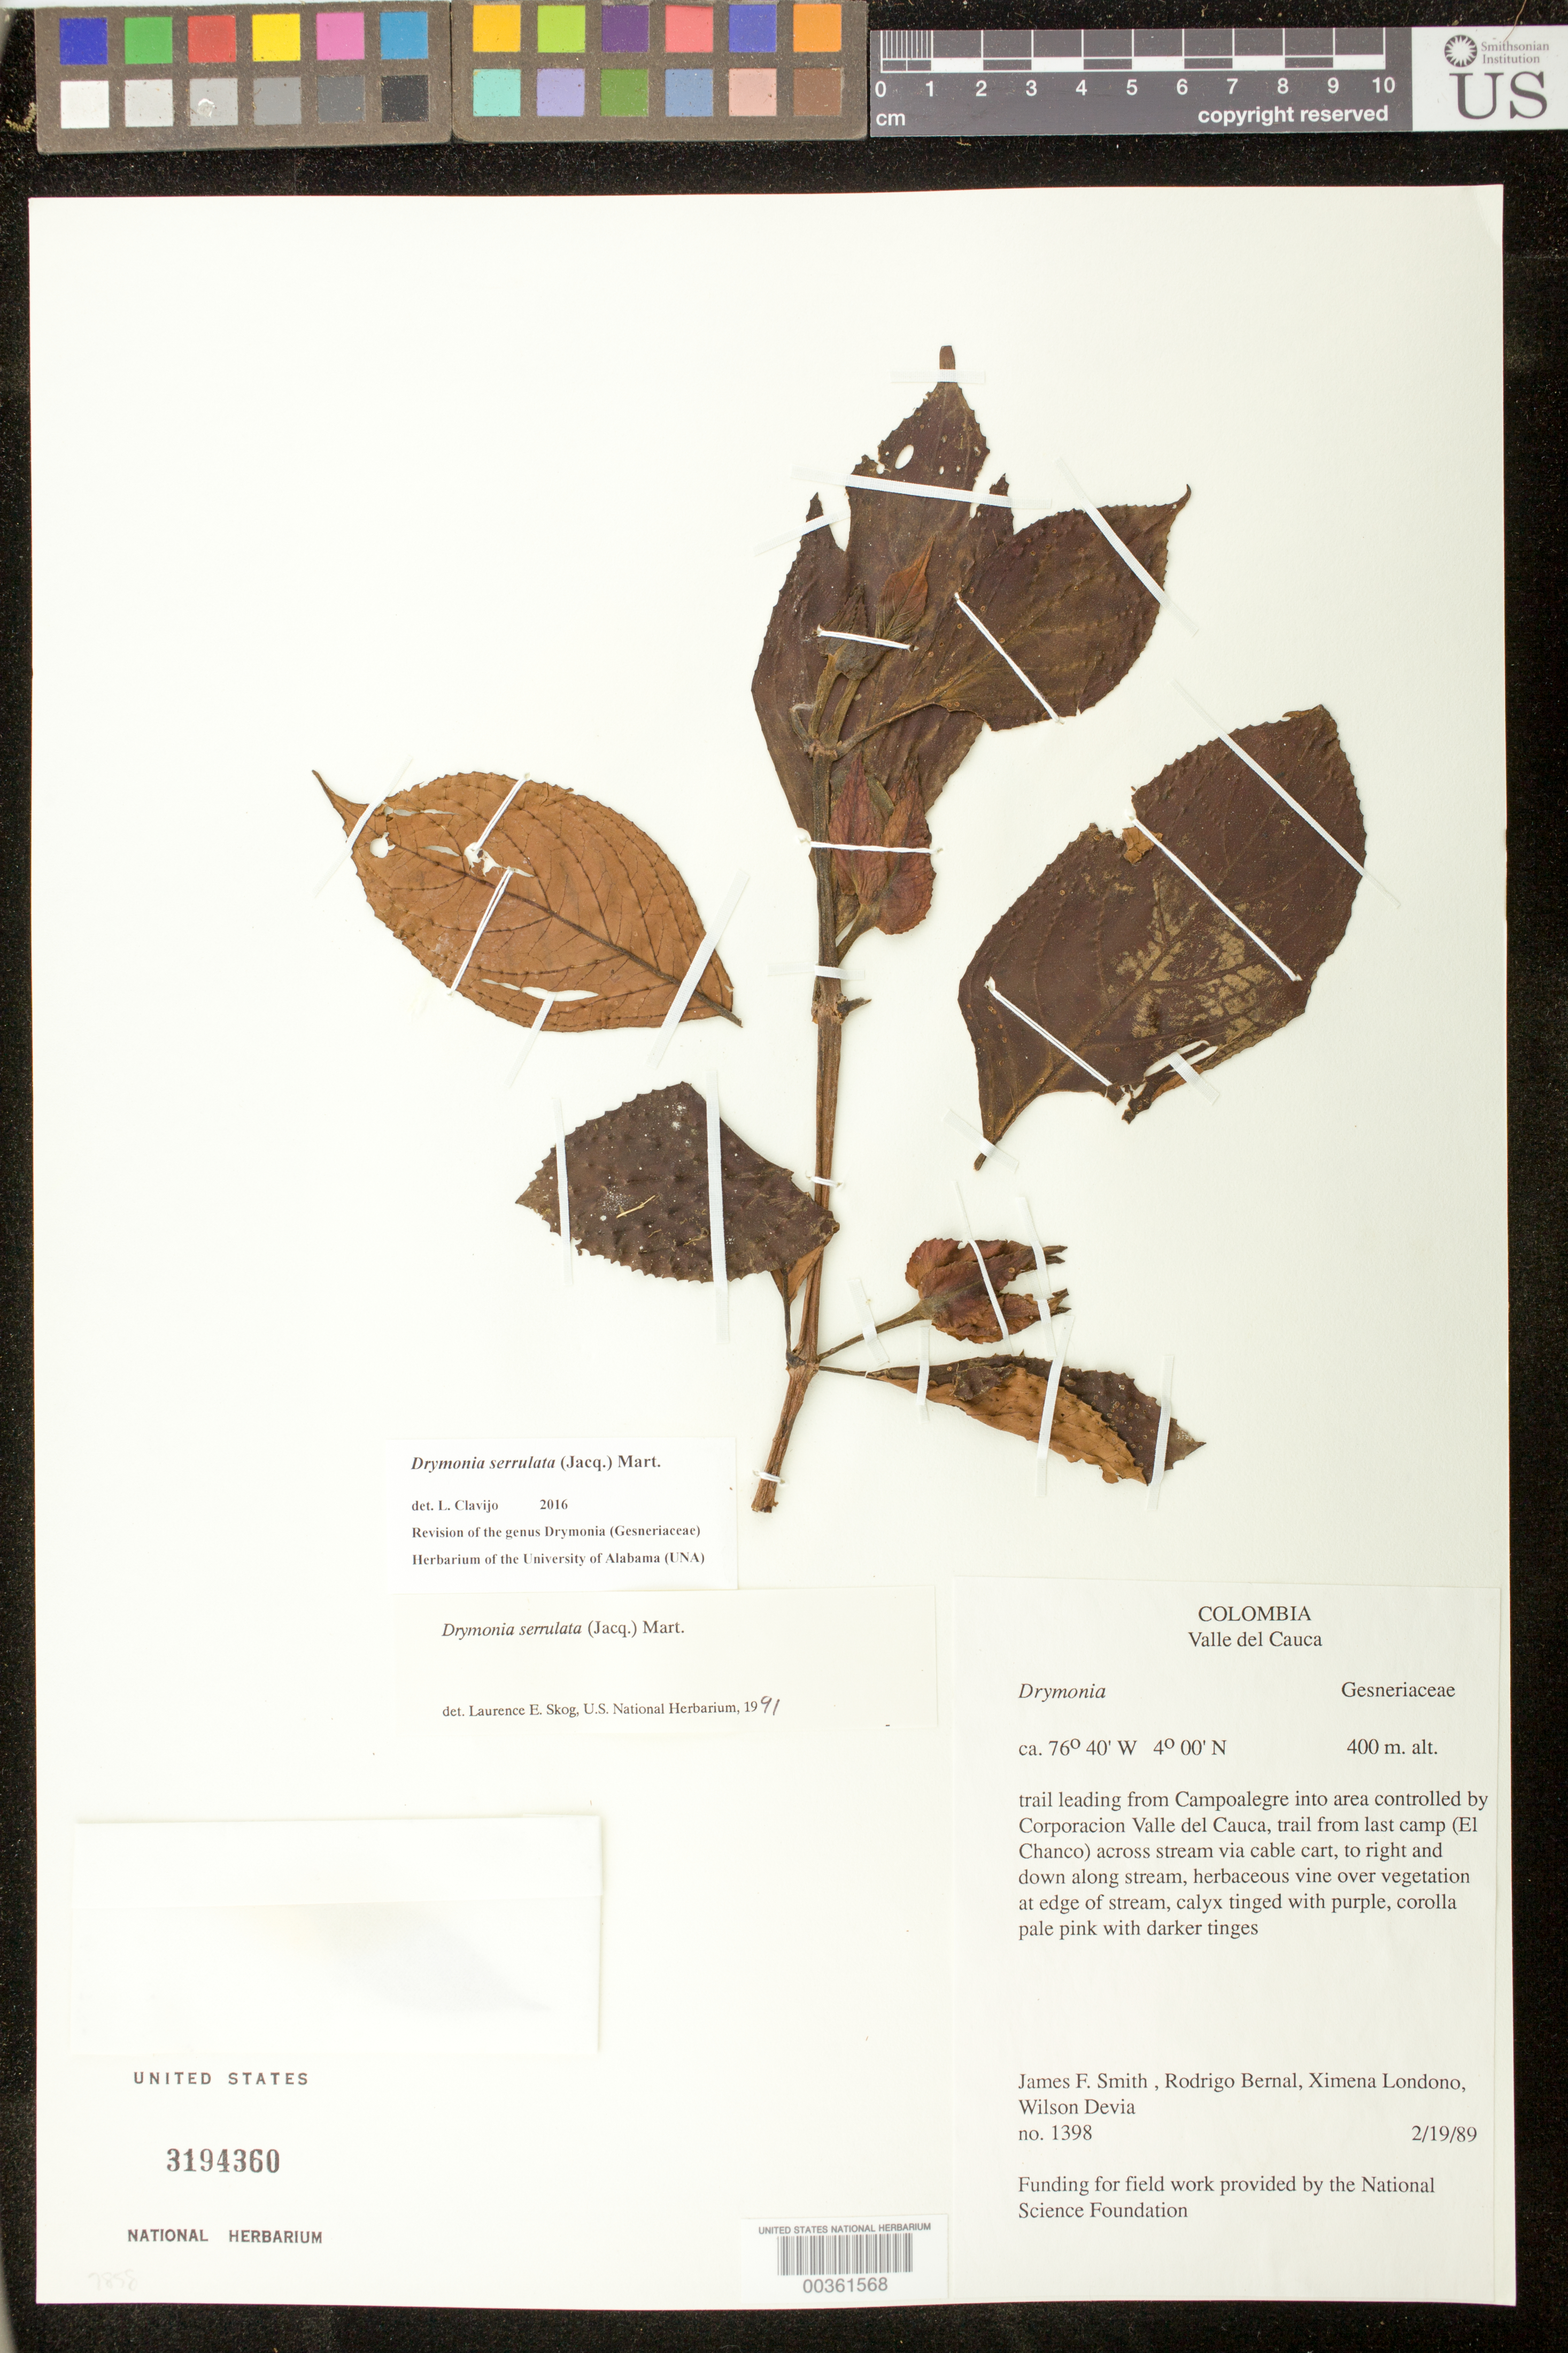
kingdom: Plantae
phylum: Tracheophyta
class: Magnoliopsida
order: Lamiales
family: Gesneriaceae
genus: Drymonia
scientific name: Drymonia serrulata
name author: (Jacq.) Mart.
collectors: J. Smith, R. Bernal, X. Londoño & W. Devia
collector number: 1398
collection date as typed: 19 Feb 1989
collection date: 1989-02-19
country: Colombia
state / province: Valle del Cauca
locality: Trail leading from Campoalegre into area controlled by Corporacion Valle del Cauca, trail fromlast camp across stream via cable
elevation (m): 400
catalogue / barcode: US 3194360